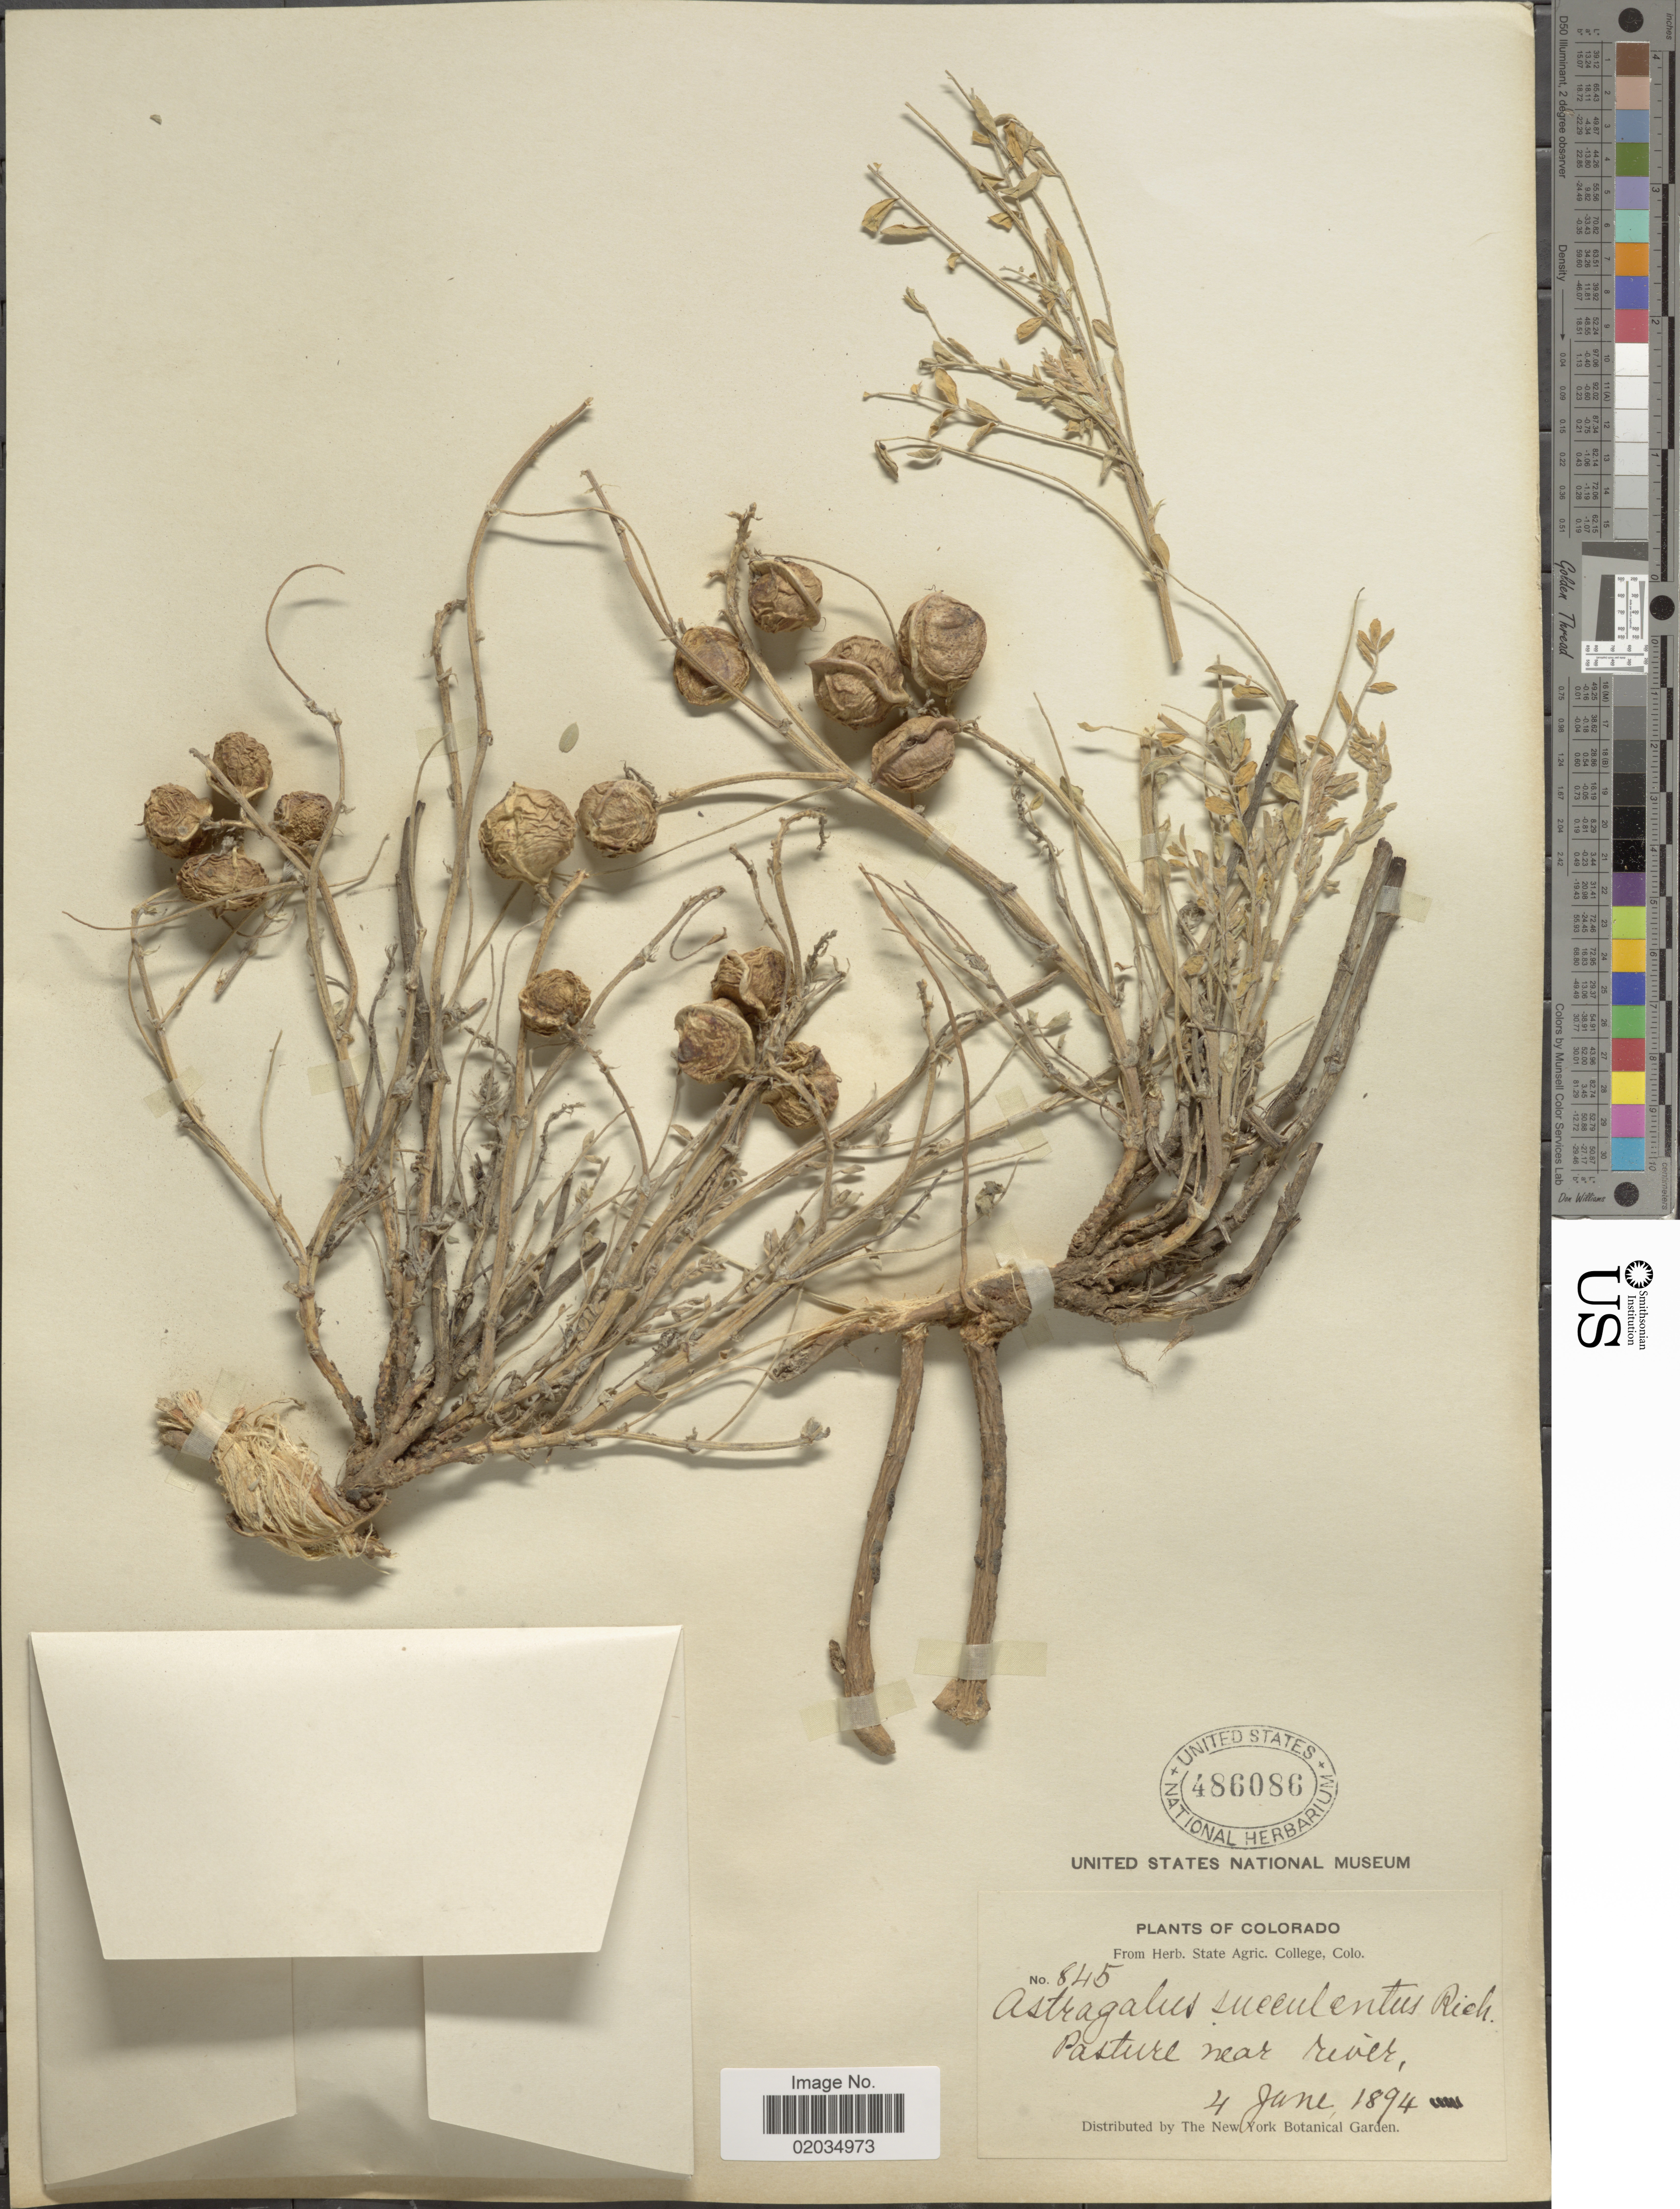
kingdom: Plantae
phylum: Tracheophyta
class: Magnoliopsida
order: Fabales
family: Fabaceae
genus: Astragalus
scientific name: Astragalus succulentus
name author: Richardson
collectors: ex herb. State Agric. College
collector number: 845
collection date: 1894-06-04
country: United States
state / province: Colorado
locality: Pasture near river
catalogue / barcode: US 486086